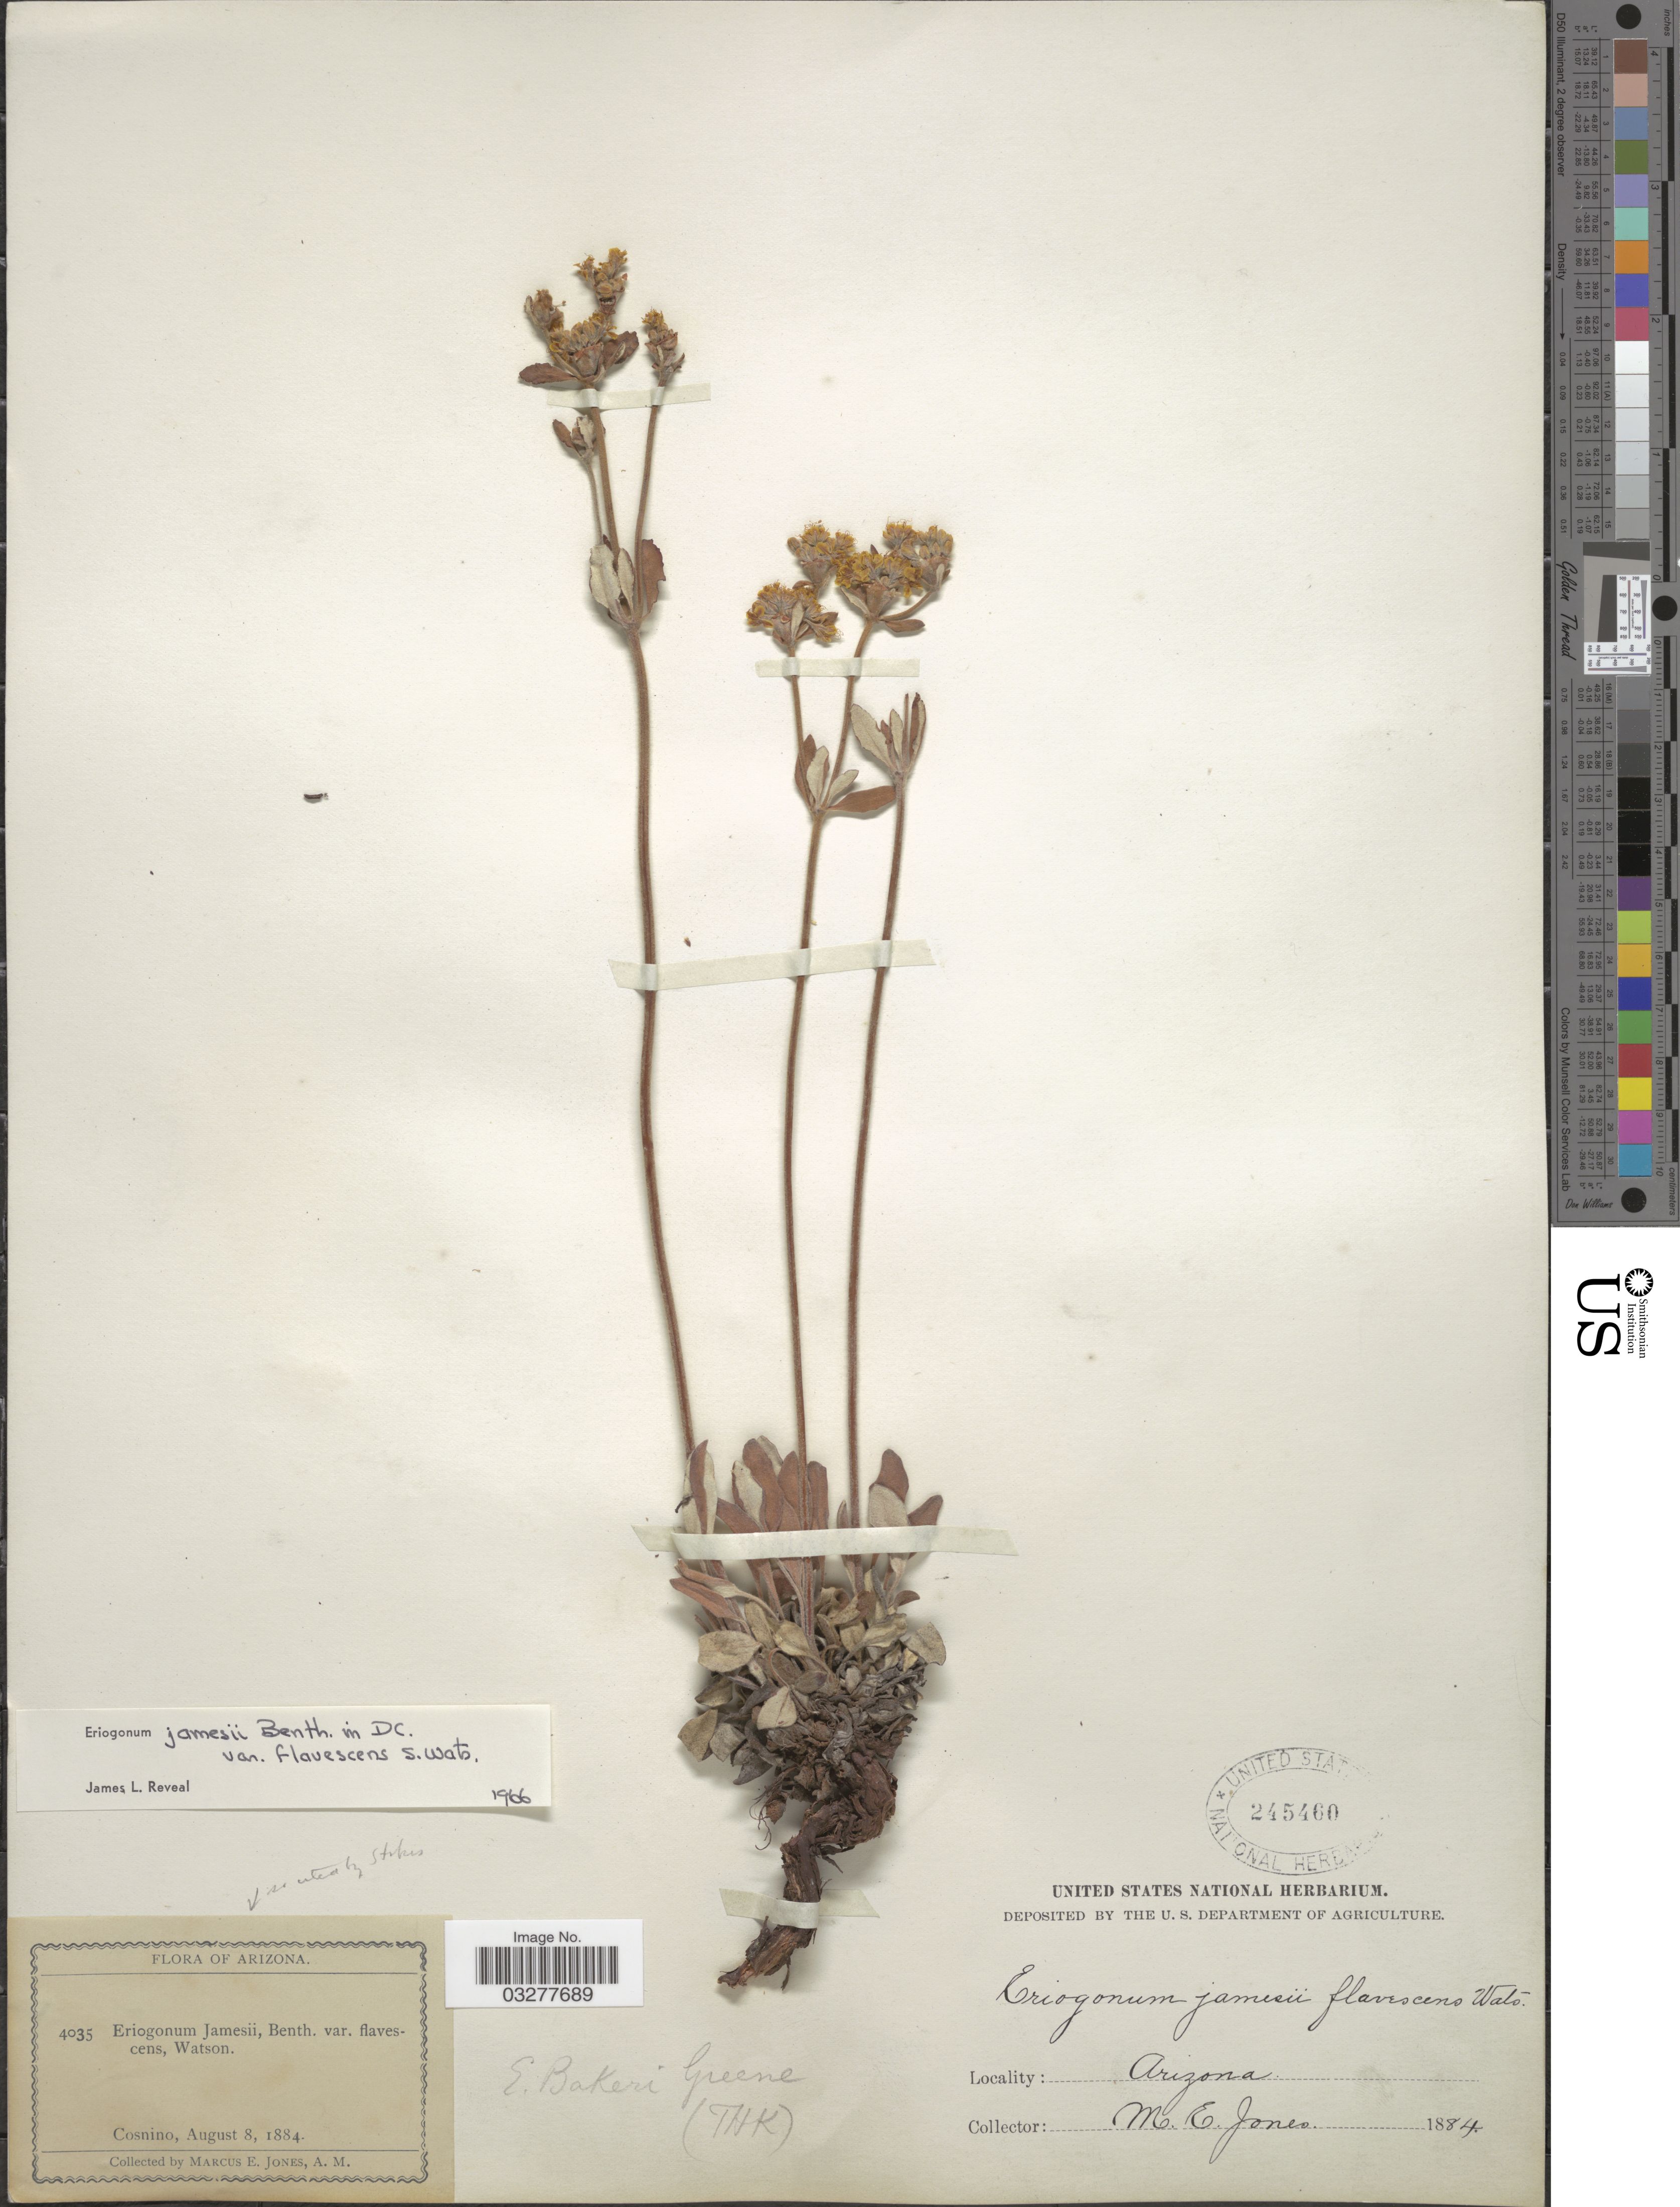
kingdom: Plantae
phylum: Tracheophyta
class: Magnoliopsida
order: Caryophyllales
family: Polygonaceae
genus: Eriogonum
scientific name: Eriogonum jamesii var. flavescens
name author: S. Watson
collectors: M. E. Jones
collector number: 4035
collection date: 1884-08-08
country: United States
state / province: Arizona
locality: Cosnino.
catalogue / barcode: US 245460